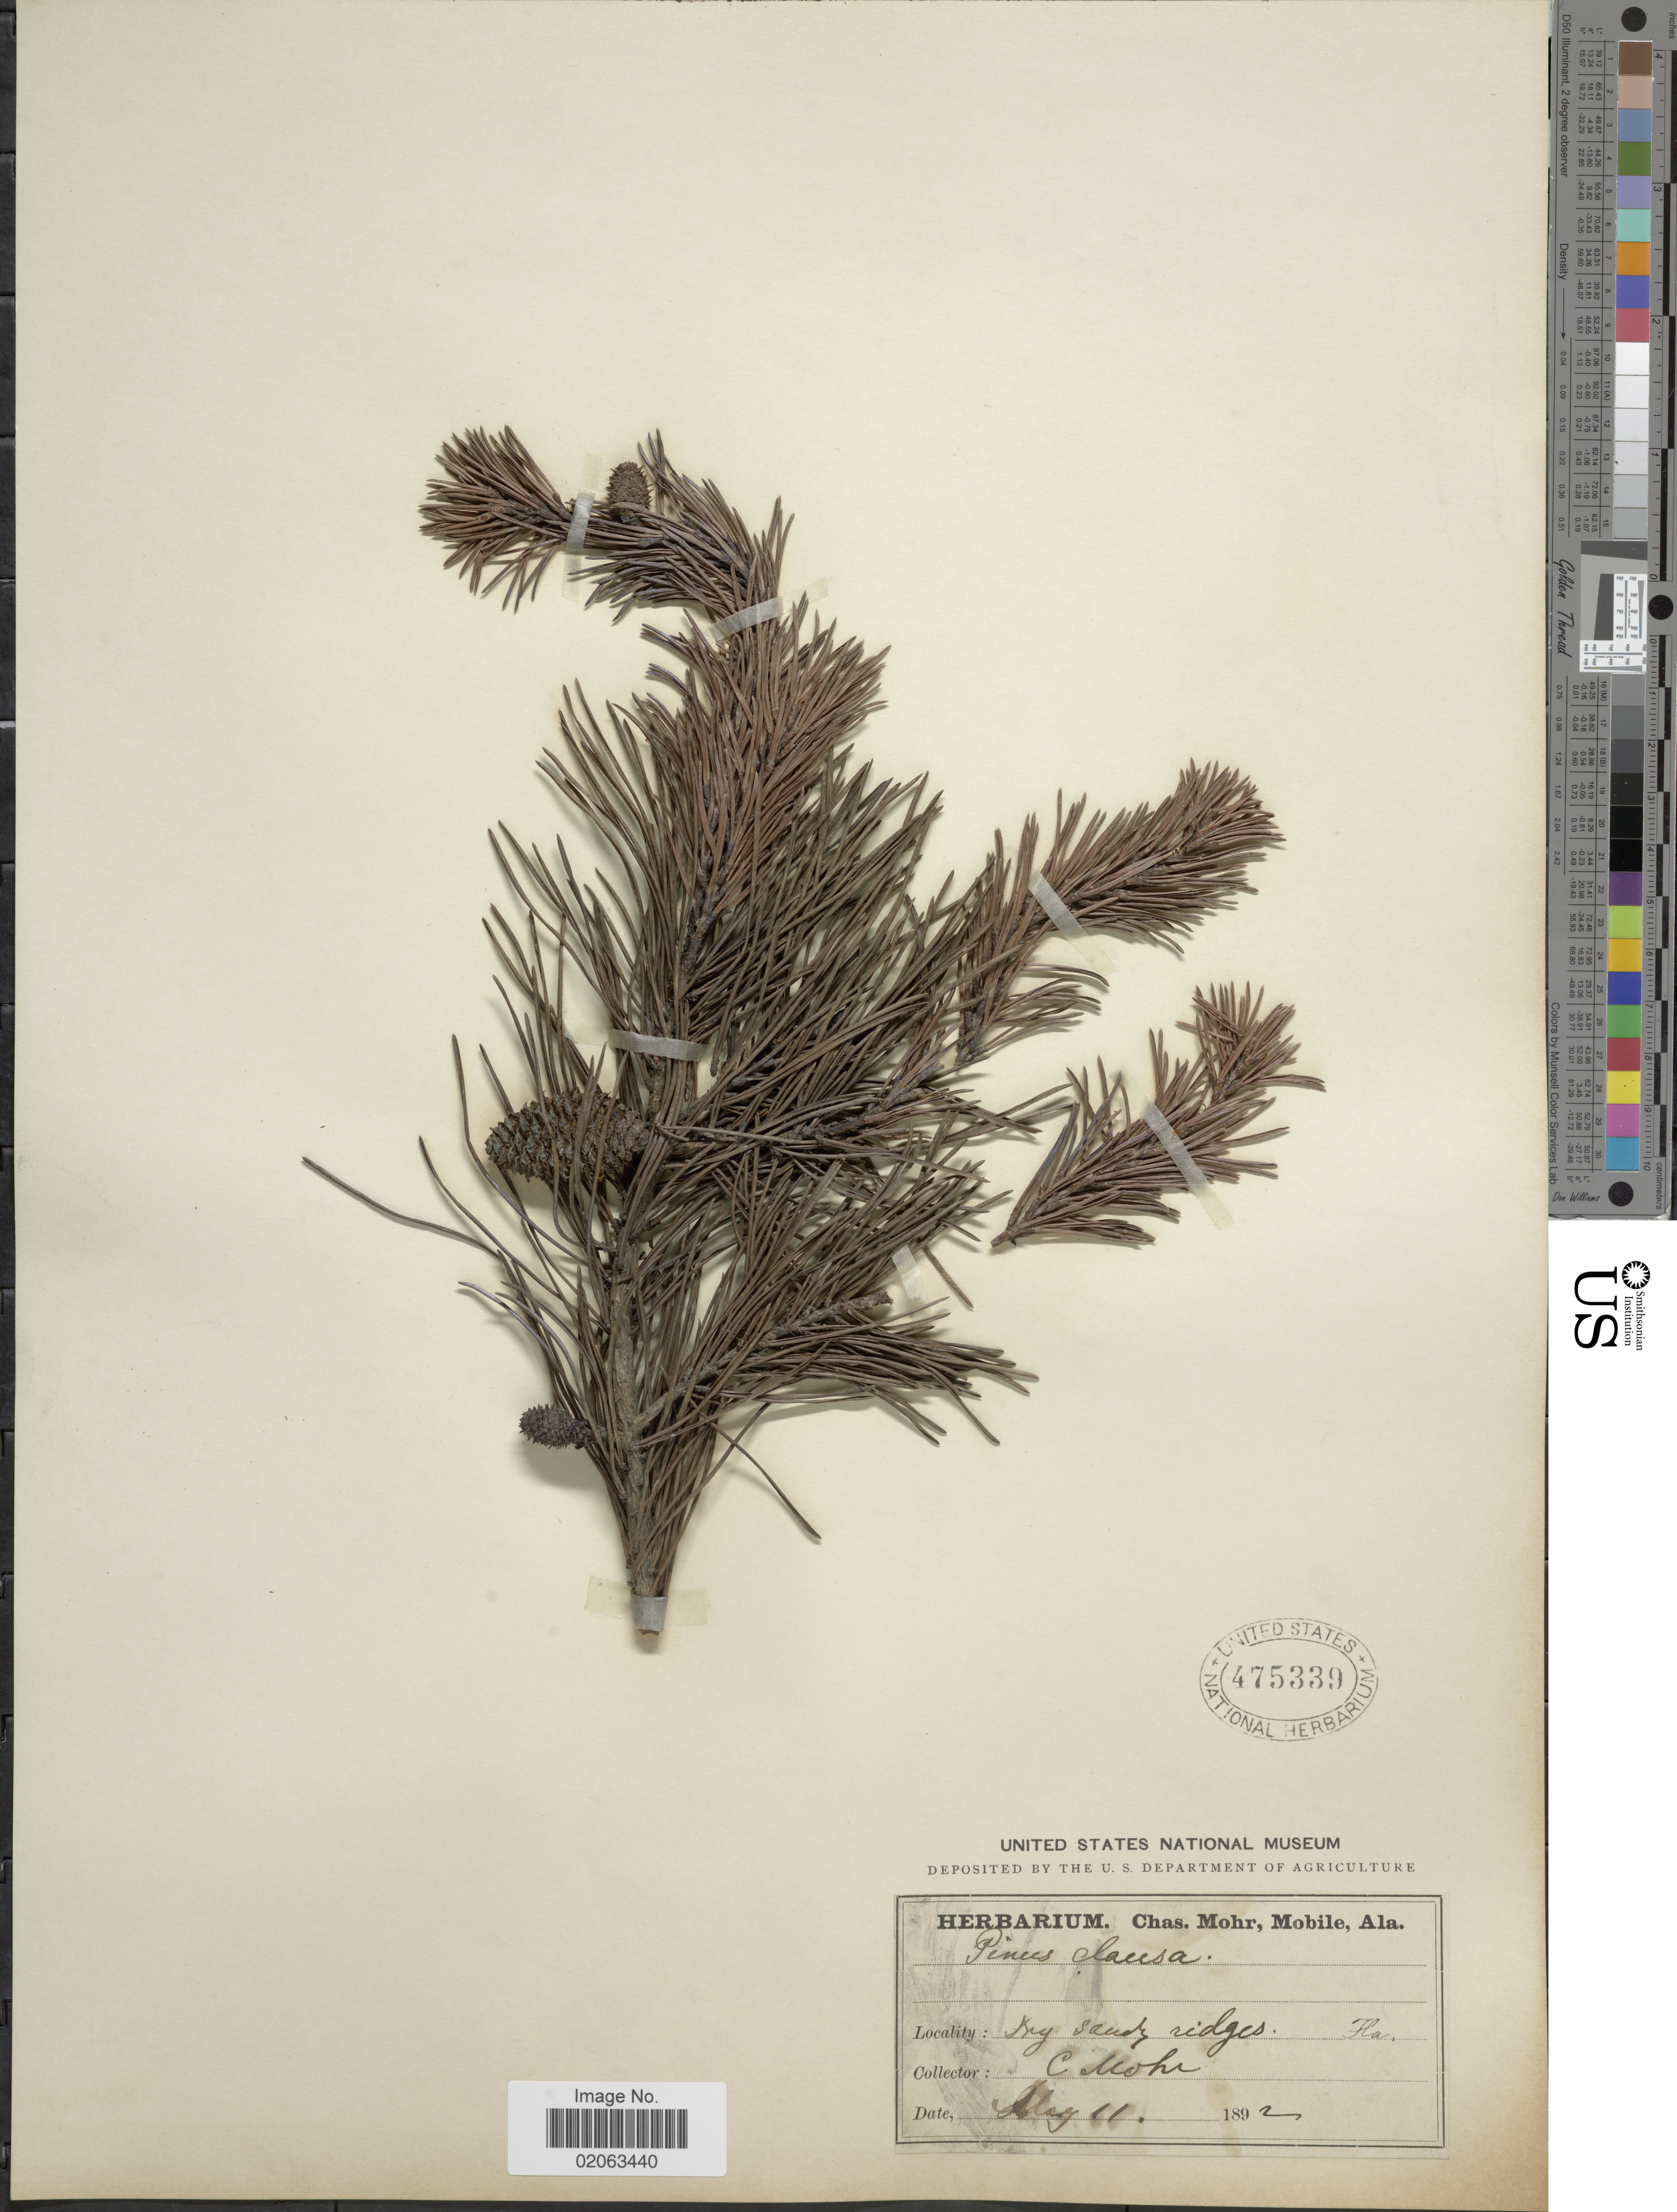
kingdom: Plantae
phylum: Tracheophyta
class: Pinopsida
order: Pinales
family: Pinaceae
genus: Pinus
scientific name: Pinus clausa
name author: (Chapm. ex Engelm.) Vasey ex Sarg.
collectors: C. T. Mohr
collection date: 1892-05-11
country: United States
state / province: Florida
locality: Dry sandy ridges. Fla.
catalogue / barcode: US 475339